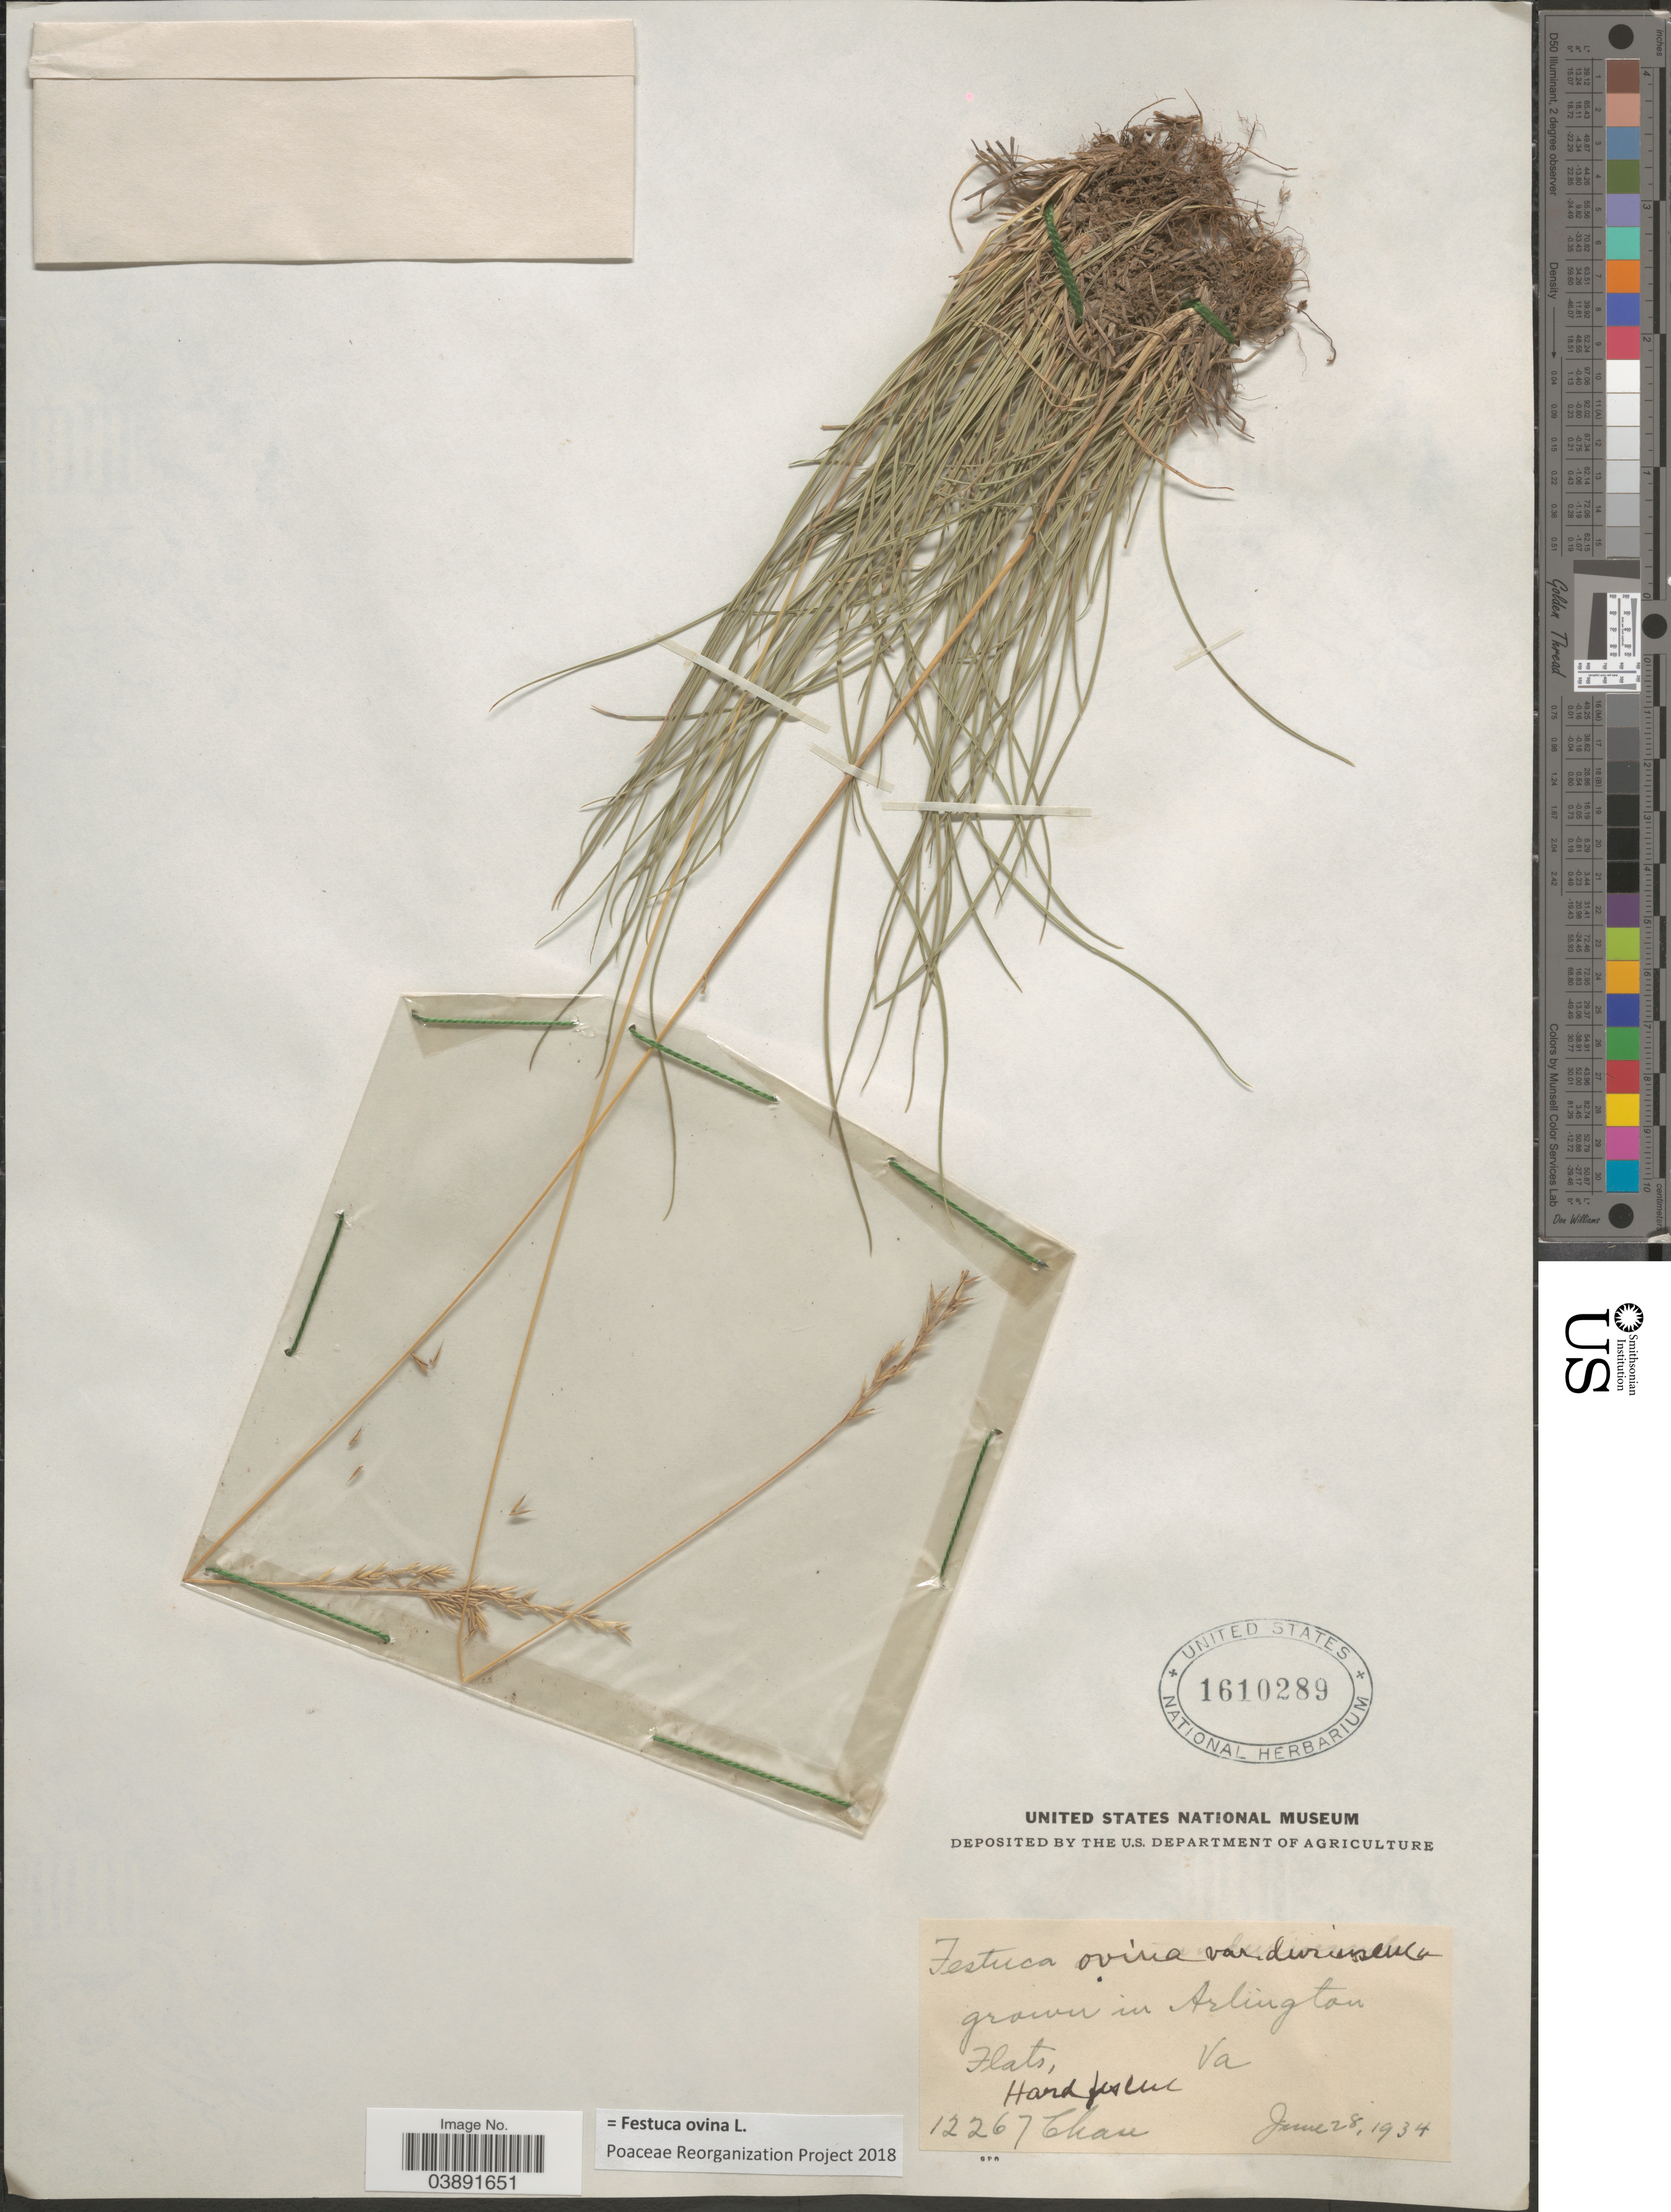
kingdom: Plantae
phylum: Tracheophyta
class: Liliopsida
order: Poales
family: Poaceae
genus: Festuca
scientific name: Festuca ovina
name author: L.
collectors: Chase, --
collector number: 12267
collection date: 1934-06-28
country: United States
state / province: Virginia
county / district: Arlington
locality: In Arlington Flats.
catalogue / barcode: US 1610289